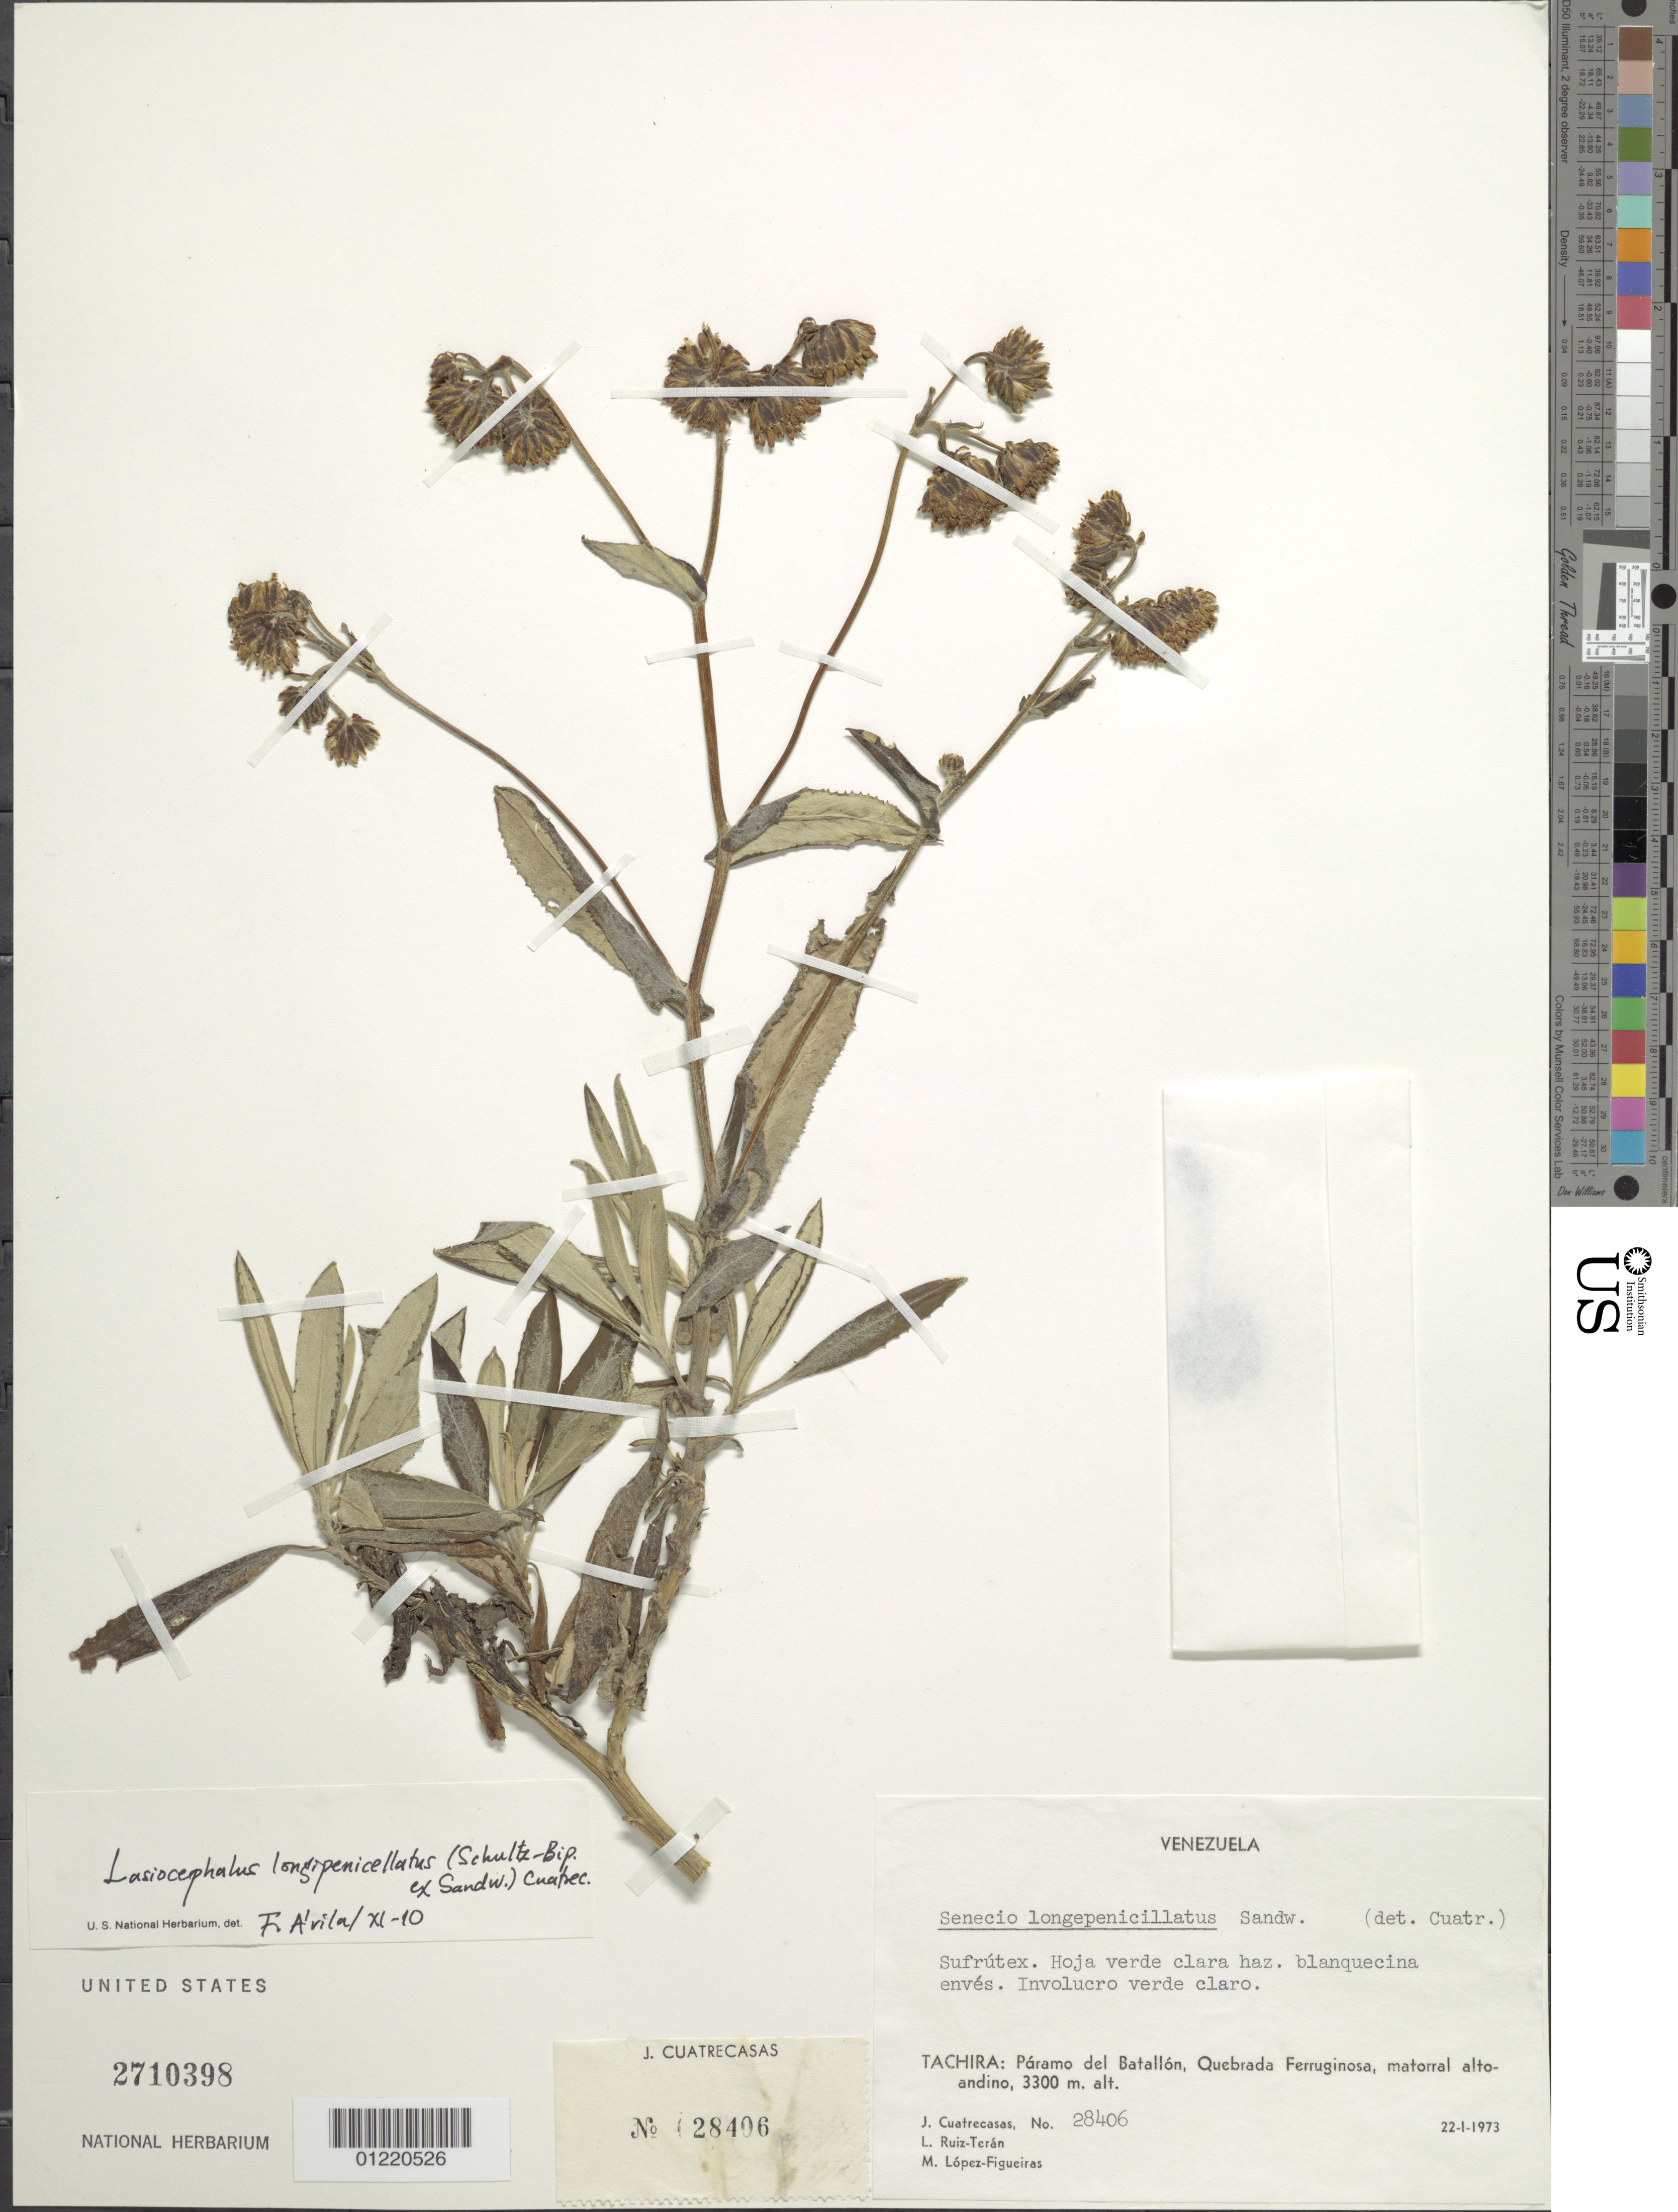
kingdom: Plantae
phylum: Tracheophyta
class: Magnoliopsida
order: Asterales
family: Asteraceae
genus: Senecio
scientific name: Senecio longepenicillatus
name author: Sch. Bip. ex Sandw.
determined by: Salomon, Luciana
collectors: J. Cuatrecasas, L. E. Ruíz-Terán & M. López Figueiras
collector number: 28406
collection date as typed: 22 Jan 1973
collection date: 1973-01-22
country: Venezuela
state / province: Tachira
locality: Páramo del Batallon, Quebrada Ferruginosa.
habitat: Paramo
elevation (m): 3300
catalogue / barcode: US 2710398